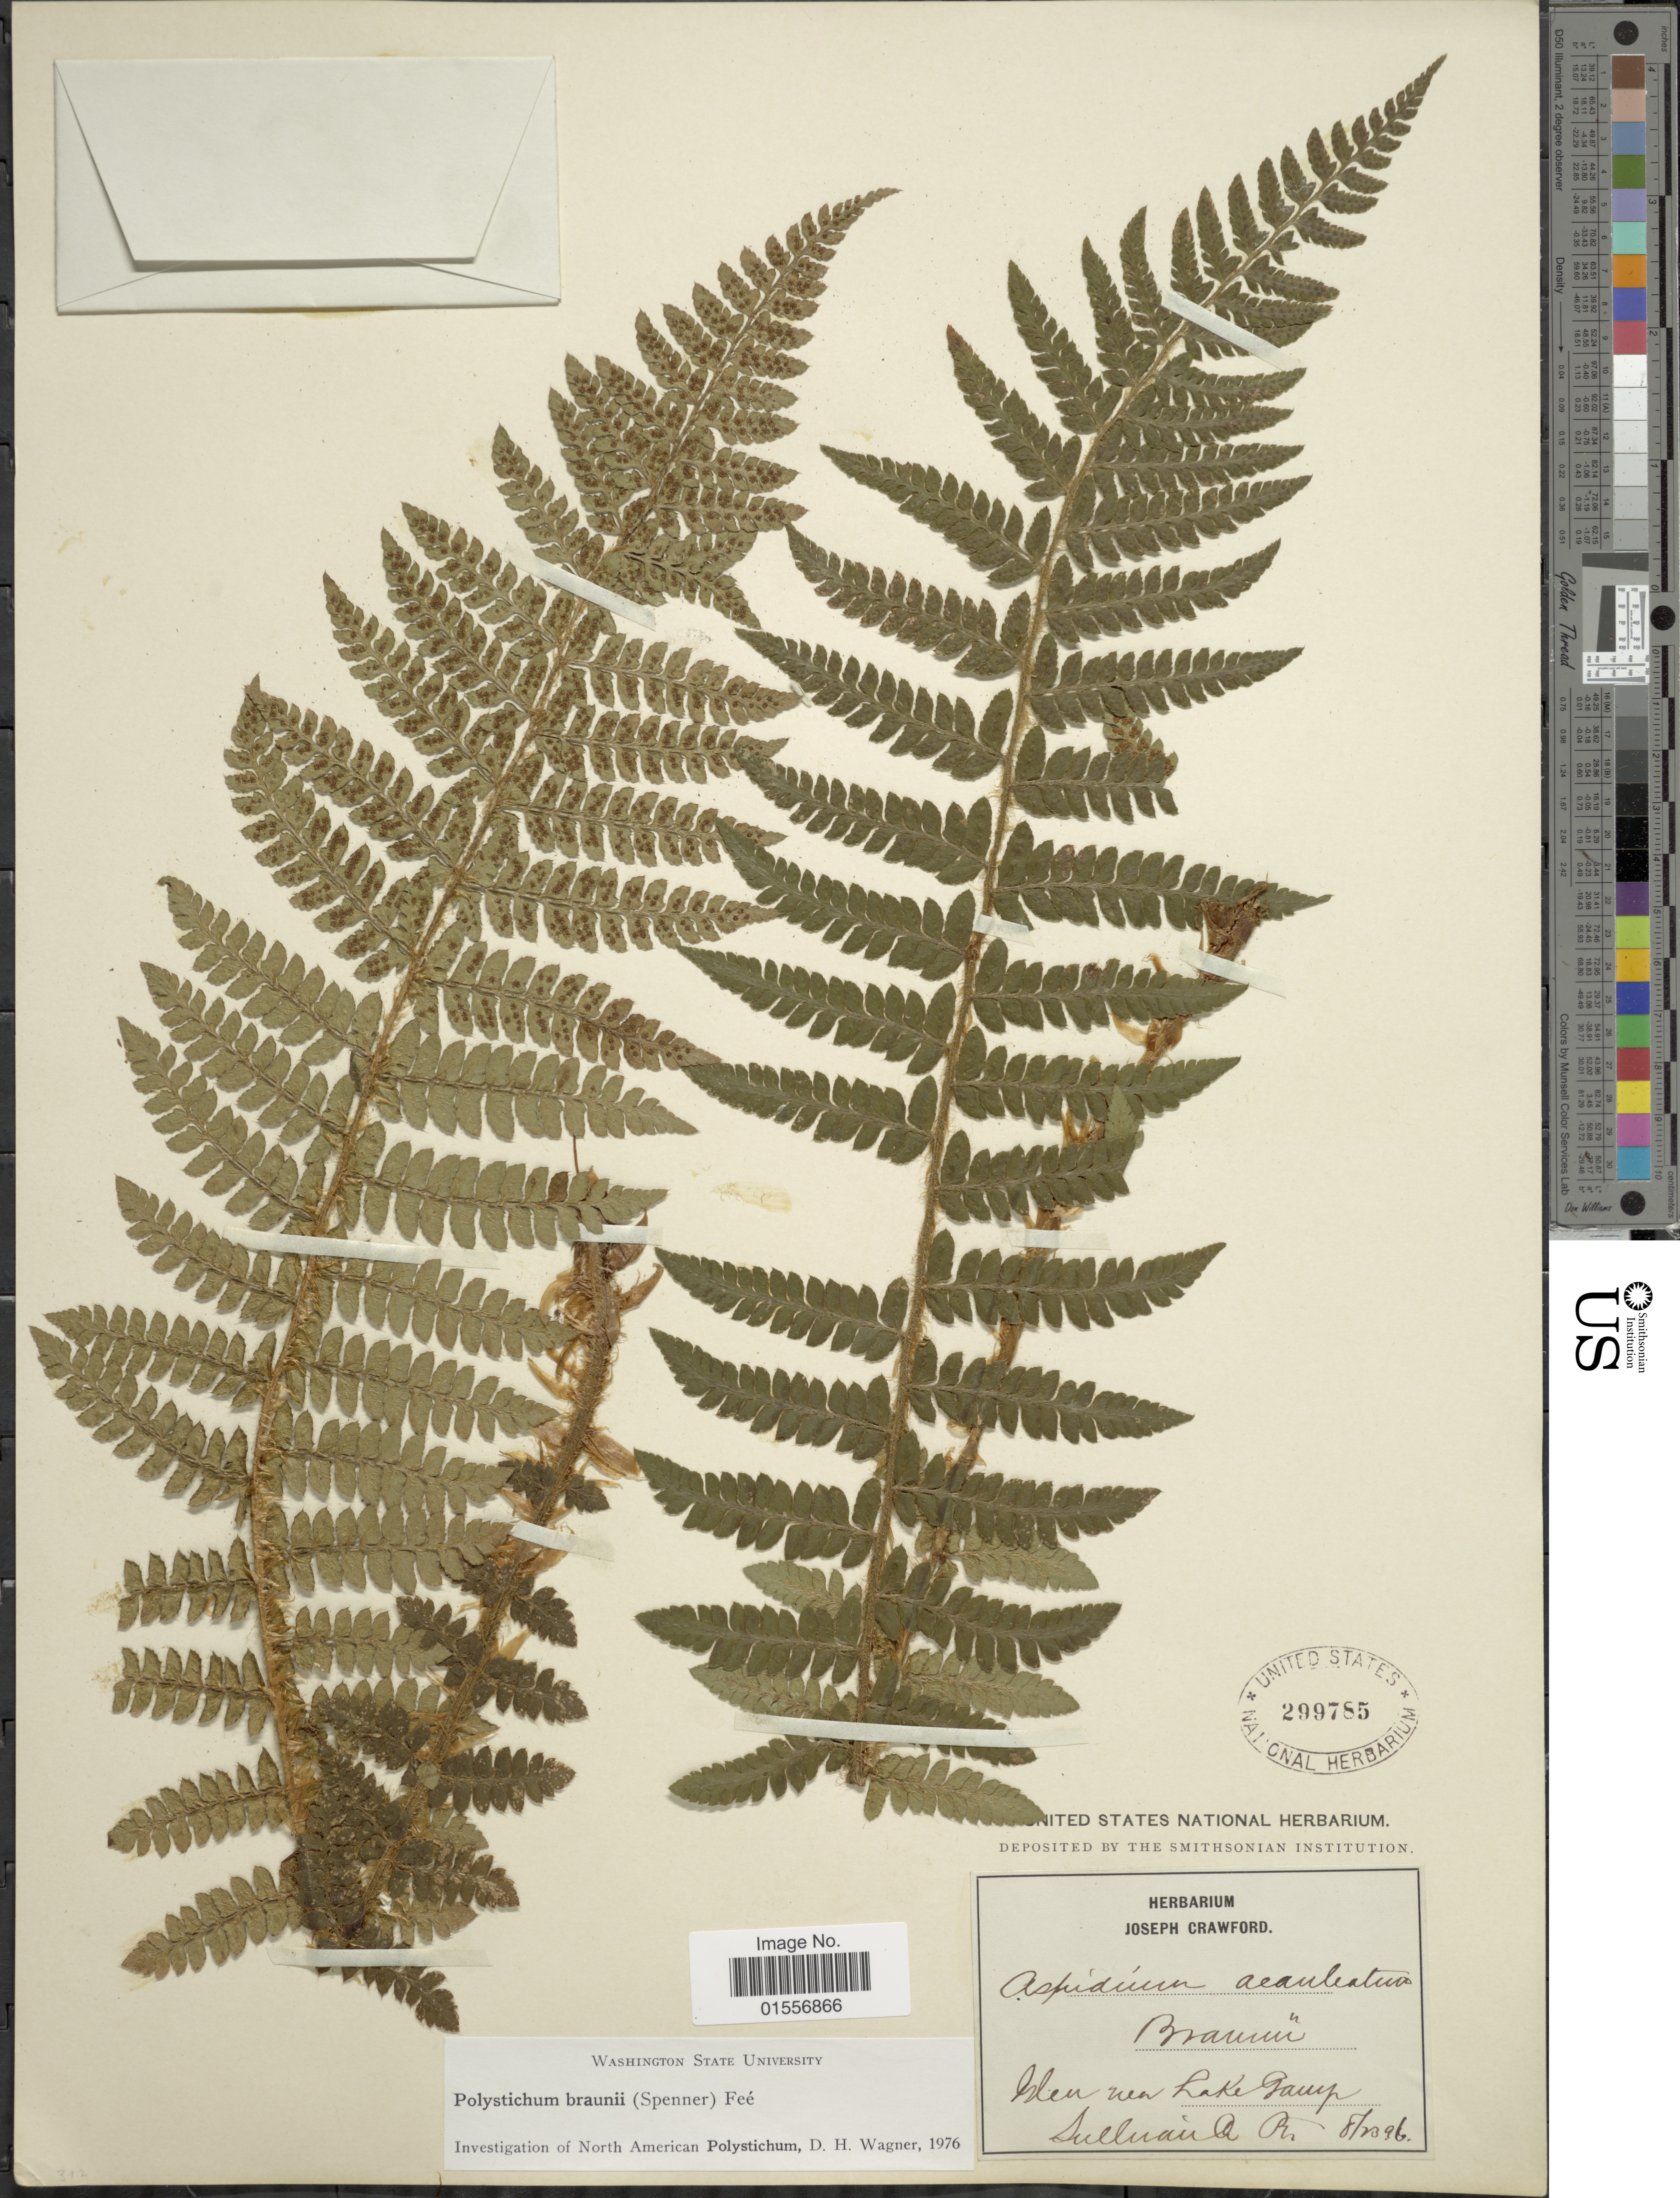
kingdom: Plantae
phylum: Tracheophyta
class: Polypodiopsida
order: Polypodiales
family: Dryopteridaceae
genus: Polystichum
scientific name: Polystichum braunii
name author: (Spenn.) Fée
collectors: ex herb. Joseph Crawford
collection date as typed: Transcribed d/m/y: 13/8/96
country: Canada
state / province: Ontario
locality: Glen near Lake Gamp,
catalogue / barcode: US 299785